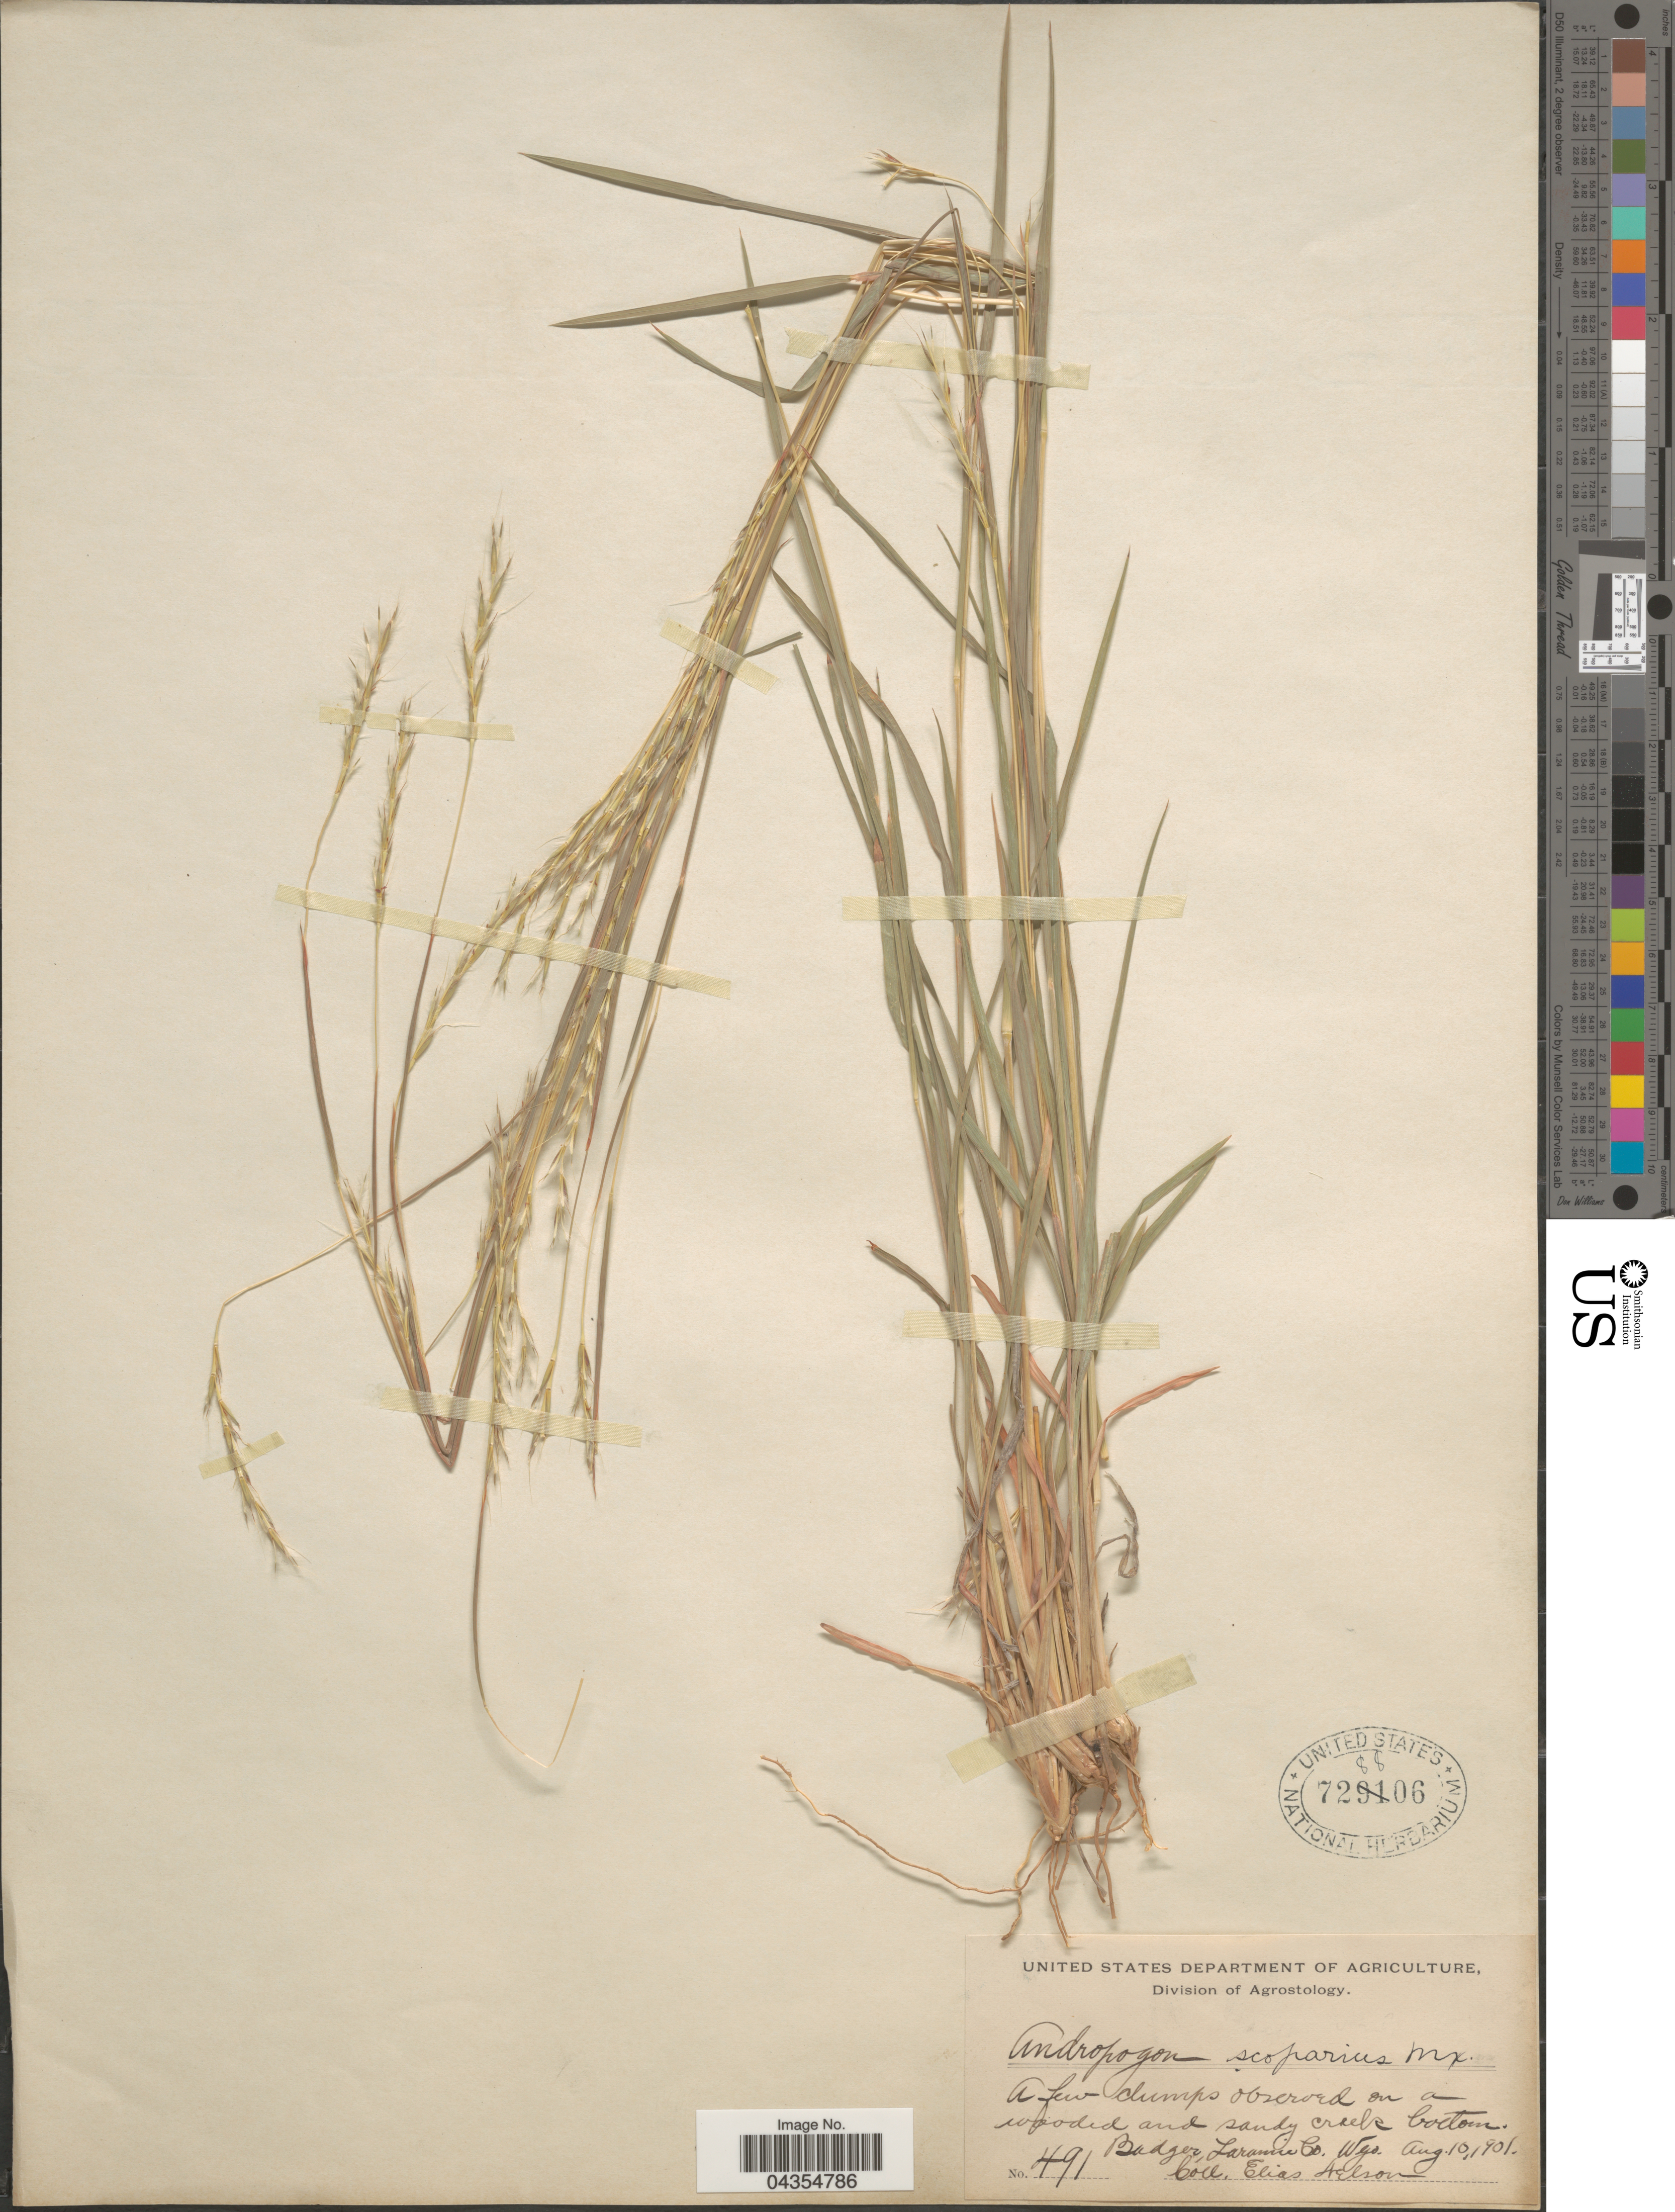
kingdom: Plantae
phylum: Tracheophyta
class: Liliopsida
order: Poales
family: Poaceae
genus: Schizachyrium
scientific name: Schizachyrium sanguineum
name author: (Retz.) Alston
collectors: E. Nelson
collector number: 491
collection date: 1901-08-10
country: United States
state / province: Wyoming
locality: Badger, Laramie Co.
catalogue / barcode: US 728806